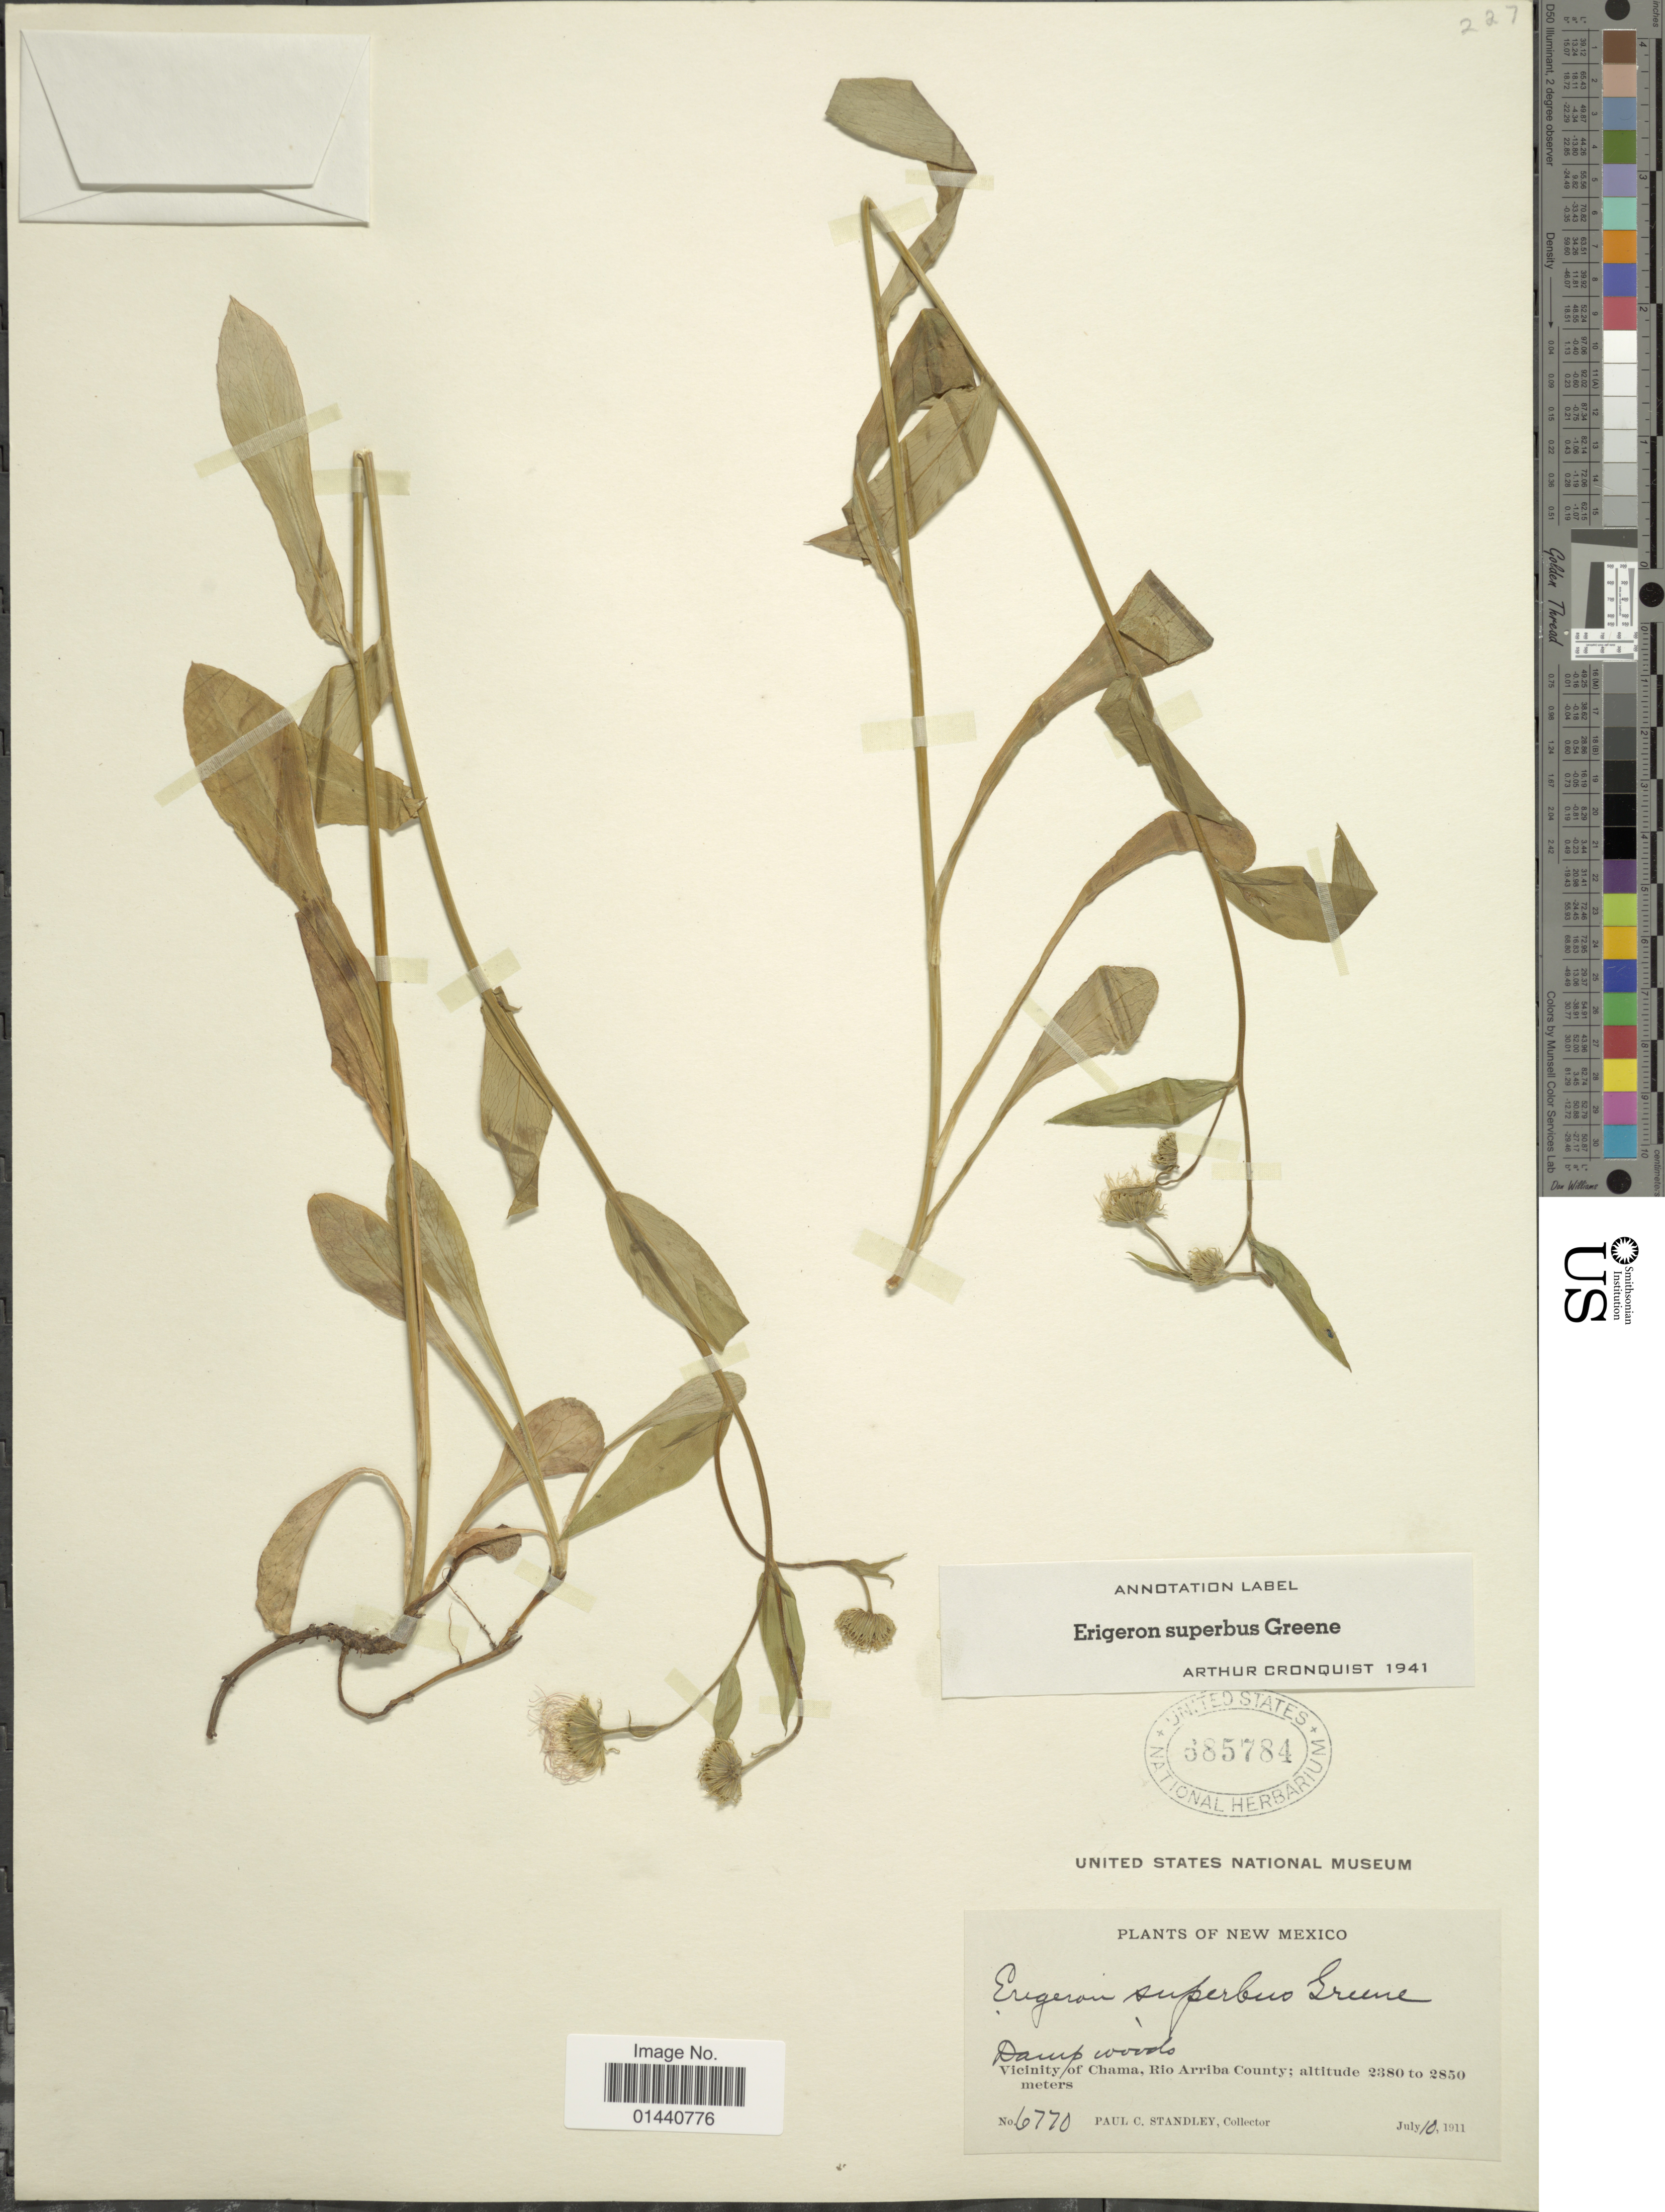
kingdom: Plantae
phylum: Tracheophyta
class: Magnoliopsida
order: Asterales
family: Asteraceae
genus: Erigeron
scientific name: Erigeron superbus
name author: Greene ex Rydb.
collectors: P. C. Standley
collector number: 6770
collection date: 1911-07-10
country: United States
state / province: New Mexico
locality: Vicinity of Chama, Rio Arriba County.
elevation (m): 2380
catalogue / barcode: US 685784